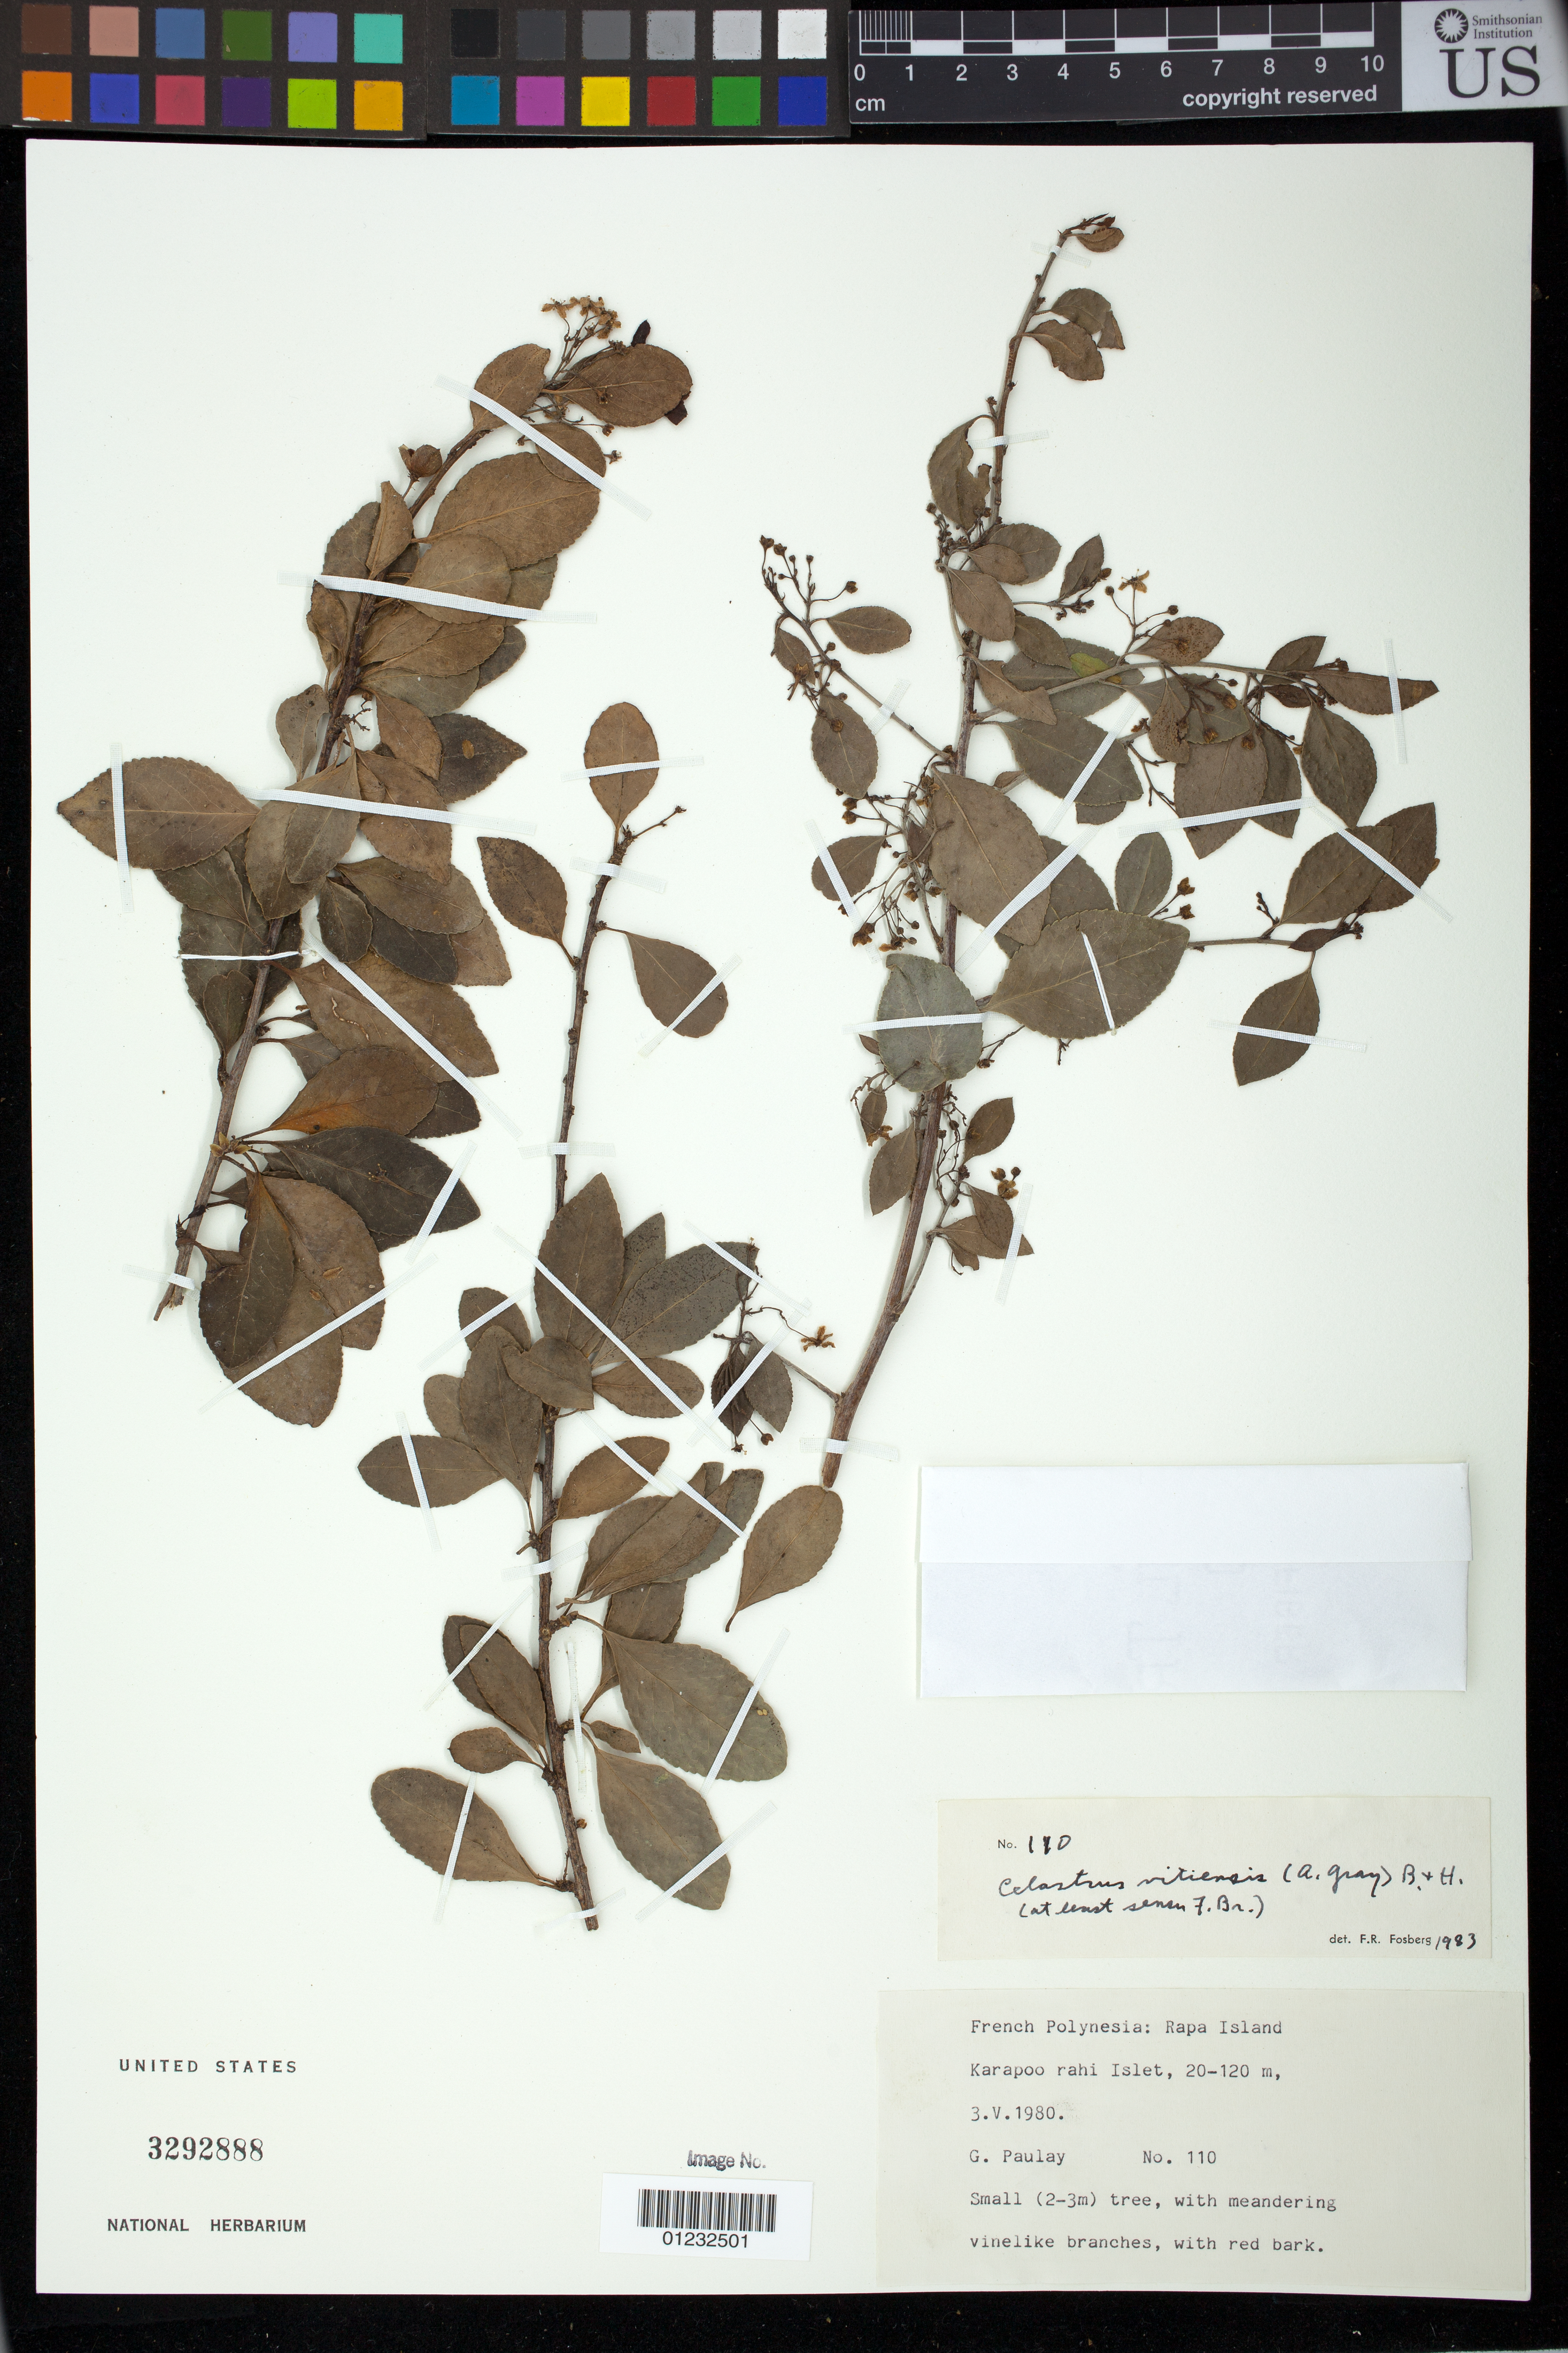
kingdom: Plantae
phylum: Tracheophyta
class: Magnoliopsida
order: Celastrales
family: Celastraceae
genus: Gymnosporia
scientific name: Gymnosporia vitiensis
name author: Seem.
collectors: G. Paulay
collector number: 110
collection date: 1980-05-03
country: French Polynesia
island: Rapa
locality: Karapoo rahi islet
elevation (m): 20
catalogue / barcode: US 3292888